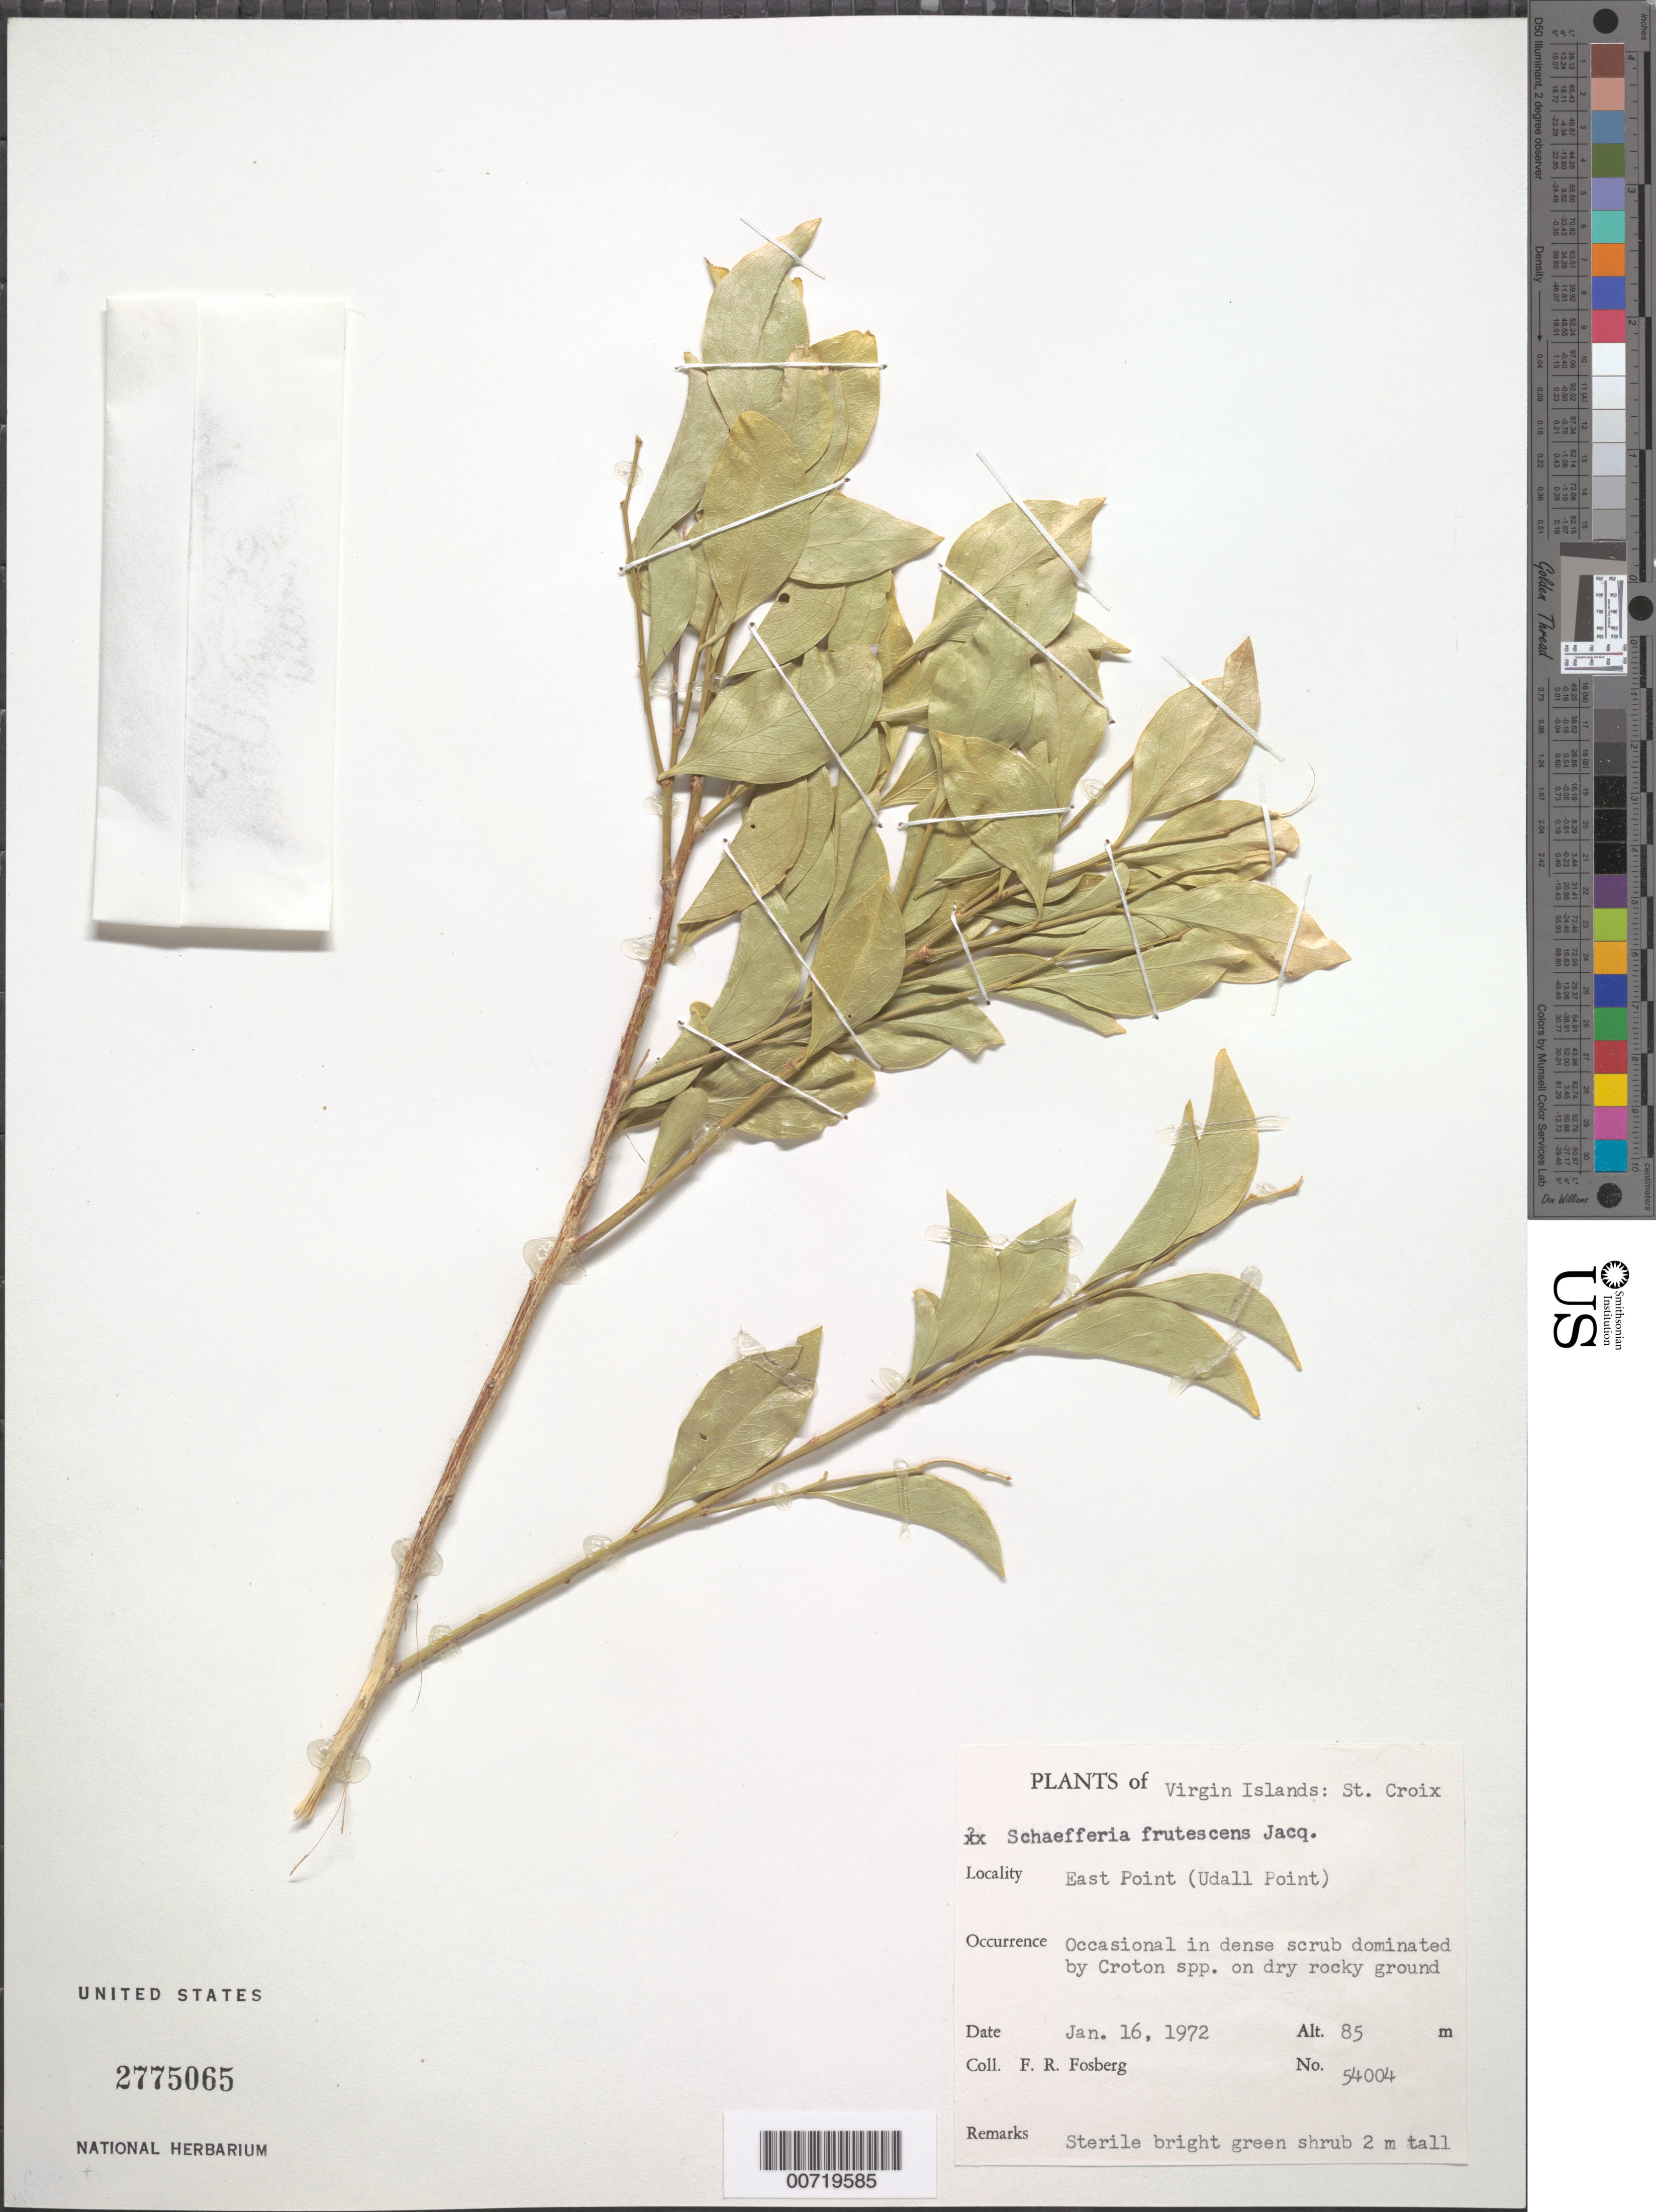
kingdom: Plantae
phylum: Tracheophyta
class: Magnoliopsida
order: Celastrales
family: Celastraceae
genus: Schaefferia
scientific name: Schaefferia frutescens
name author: Jacq.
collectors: F. R. Fosberg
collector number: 54004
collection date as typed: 16 Jan 1972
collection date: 1972-01-16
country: U.S. Virgin Islands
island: St. Croix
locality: East Point (Udall Point)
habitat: Dense scrub dominated by Croton ssp., on dry rocky ground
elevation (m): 85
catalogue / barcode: US 2775065